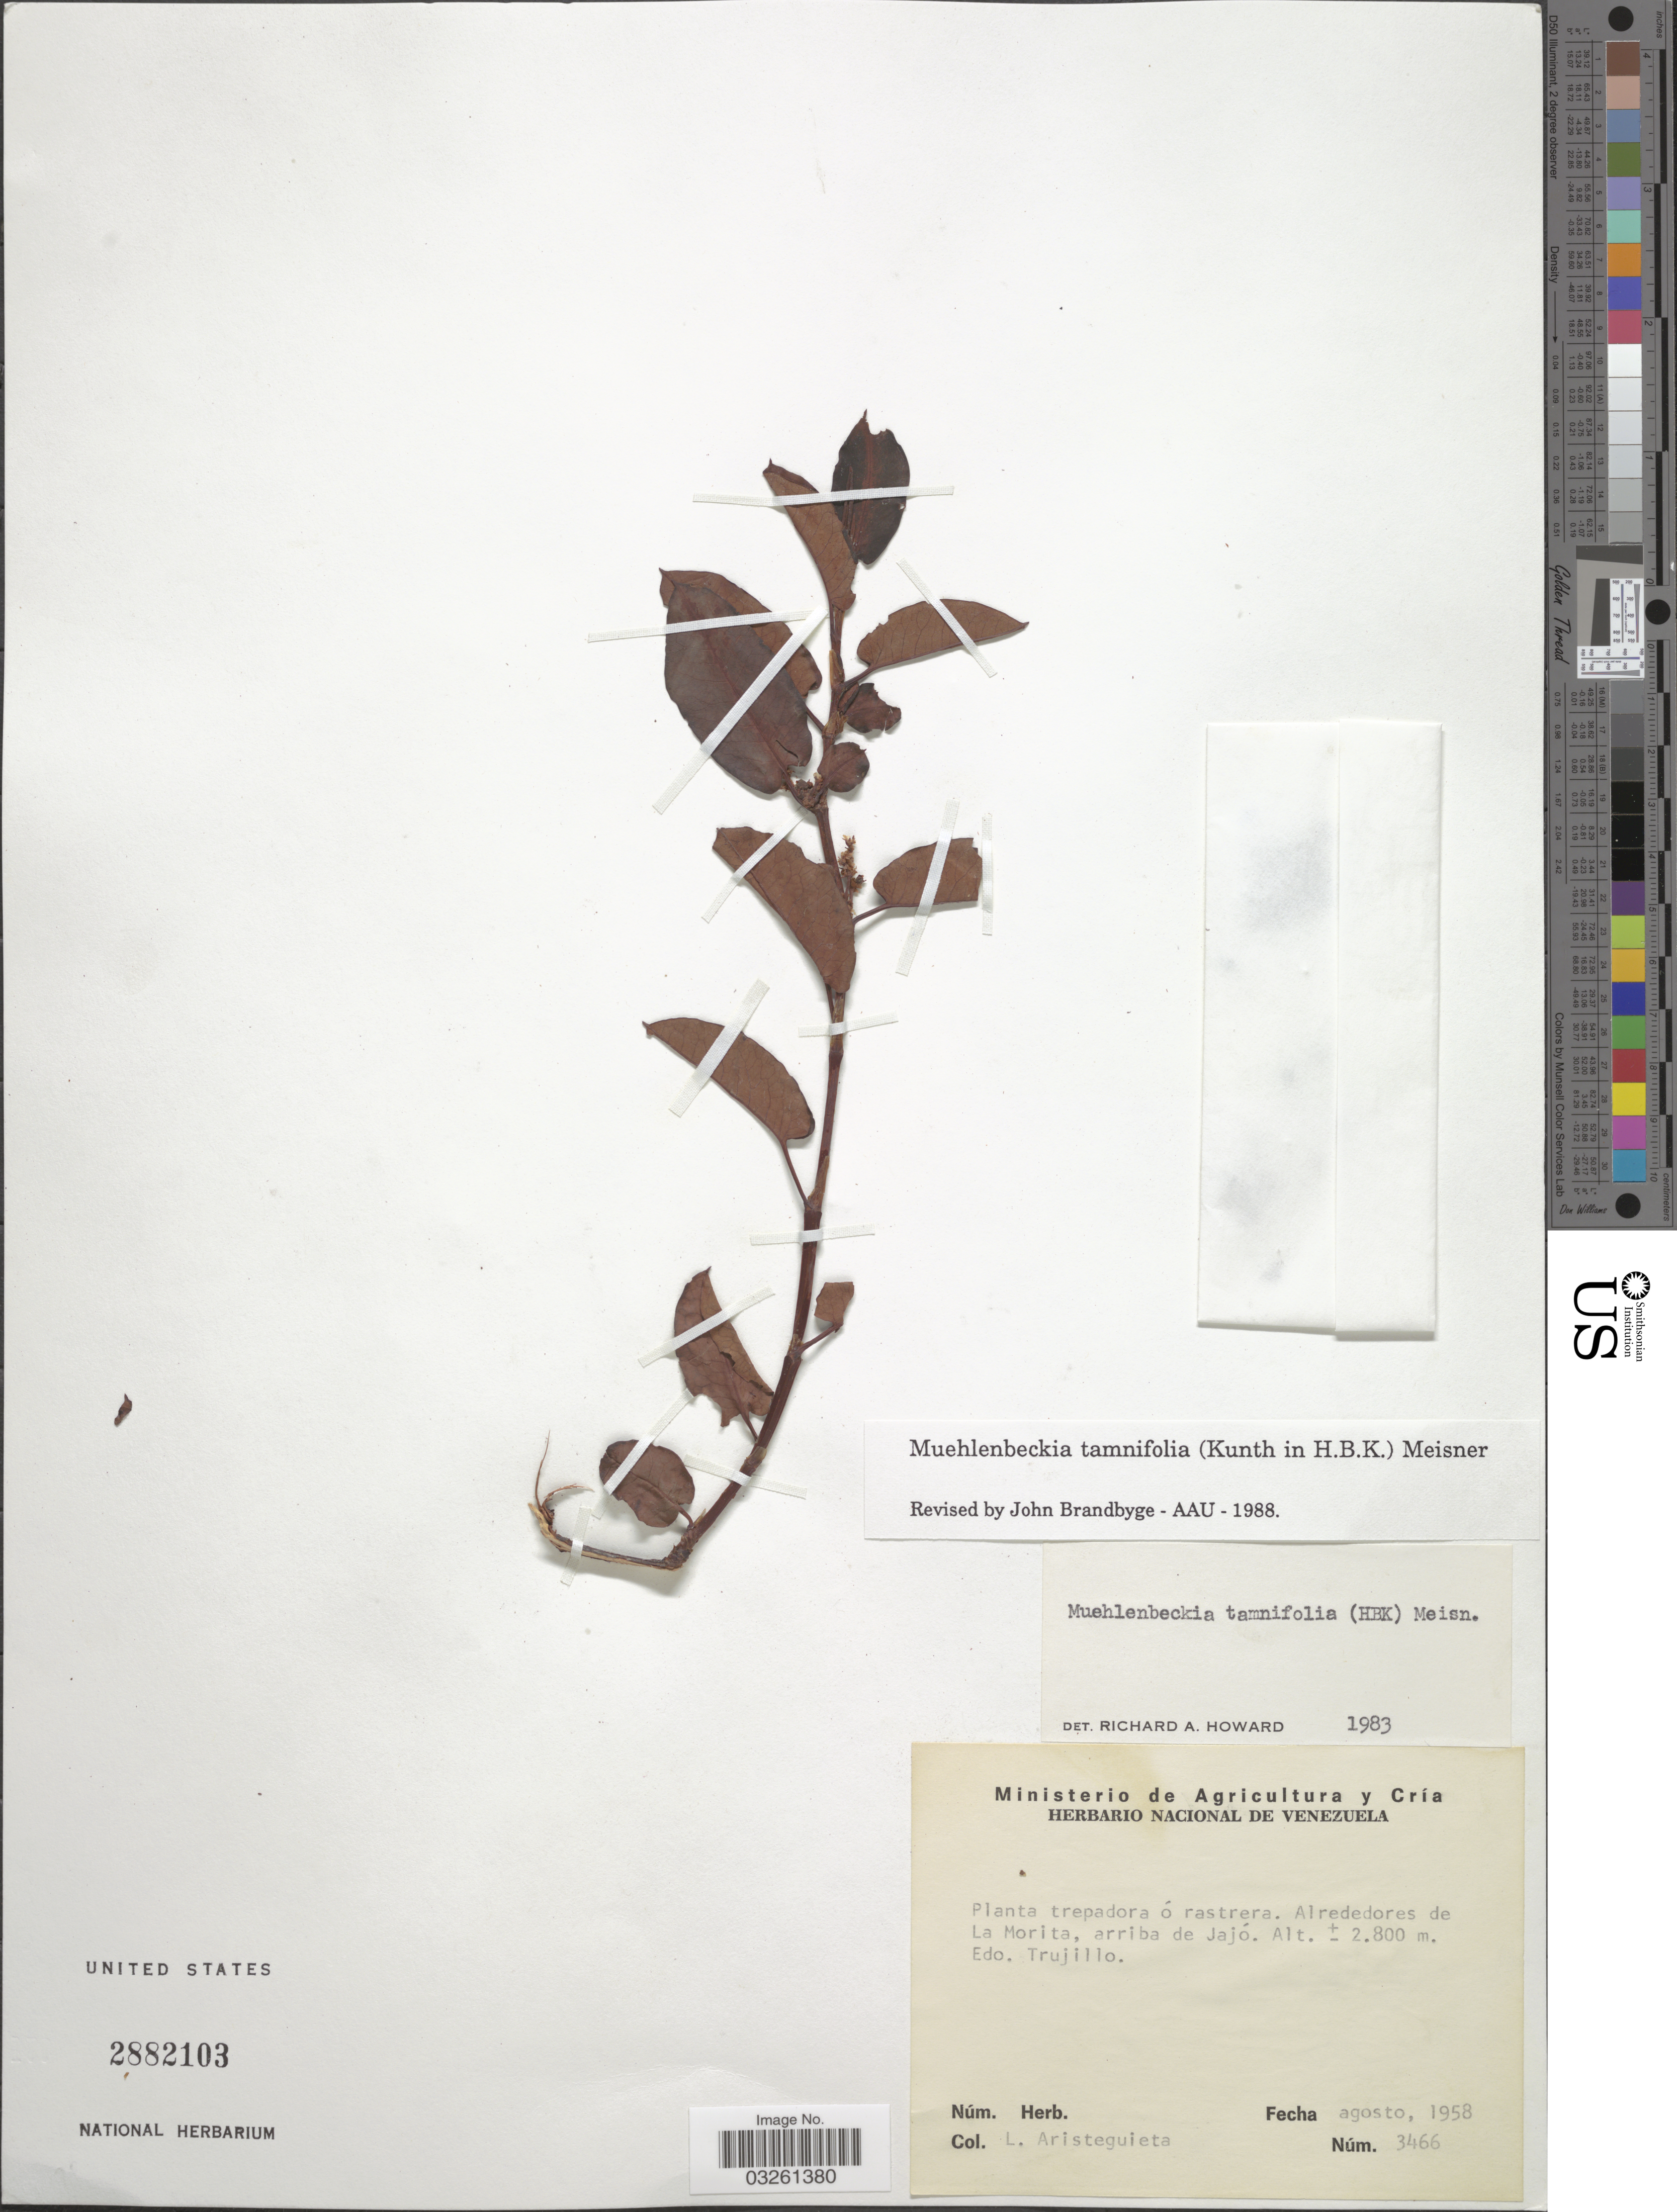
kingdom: Plantae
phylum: Tracheophyta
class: Magnoliopsida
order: Caryophyllales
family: Polygonaceae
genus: Muehlenbeckia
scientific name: Muehlenbeckia tamnifolia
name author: (Kunth) Meisn.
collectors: L. Aristeguieta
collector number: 3466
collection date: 1958-08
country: Venezuela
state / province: Trujillo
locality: Alrededores de La Morita, arriba de Jajó.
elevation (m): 2800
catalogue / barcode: US 2882103